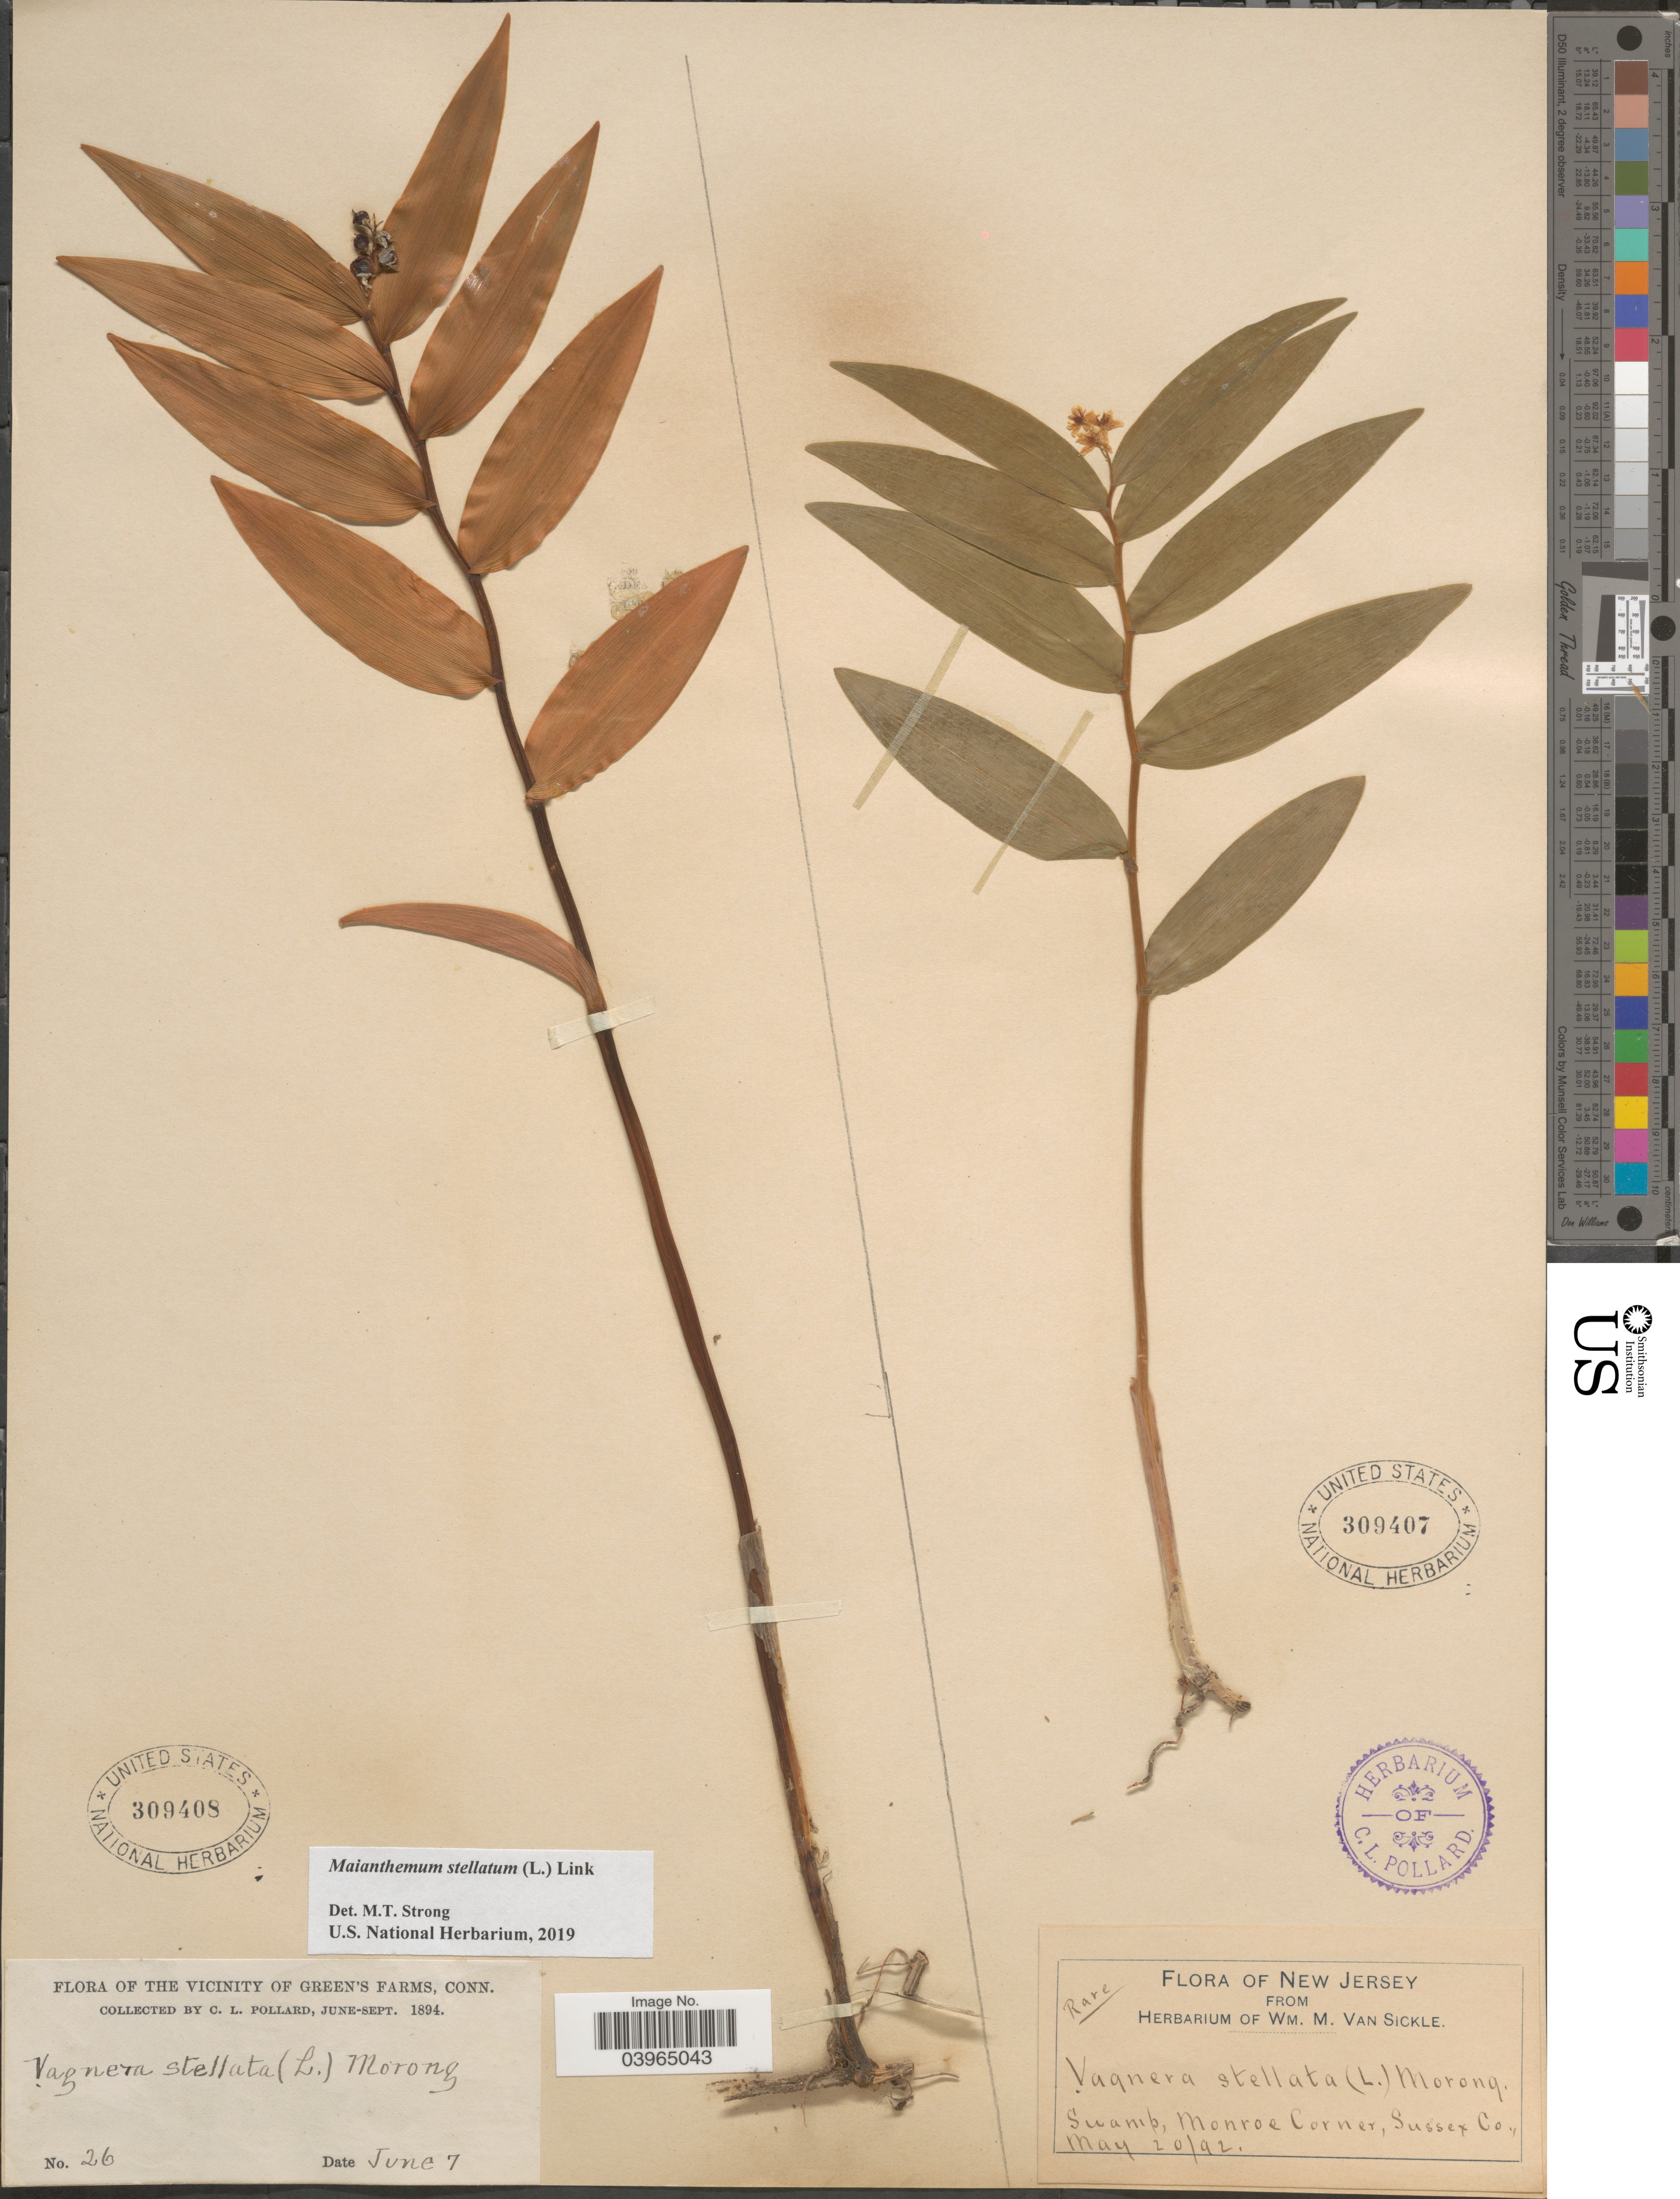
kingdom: Plantae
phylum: Tracheophyta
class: Liliopsida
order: Asparagales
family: Asparagaceae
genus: Maianthemum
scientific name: Maianthemum stellatum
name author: (L.) Link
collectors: ex herb. Wm. M. Van Sickle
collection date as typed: Transcribed d/m/y: 20/5/92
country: United States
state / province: New Jersey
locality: Swamp, Monroe Corner, Sussex Co.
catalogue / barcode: US 309407-2